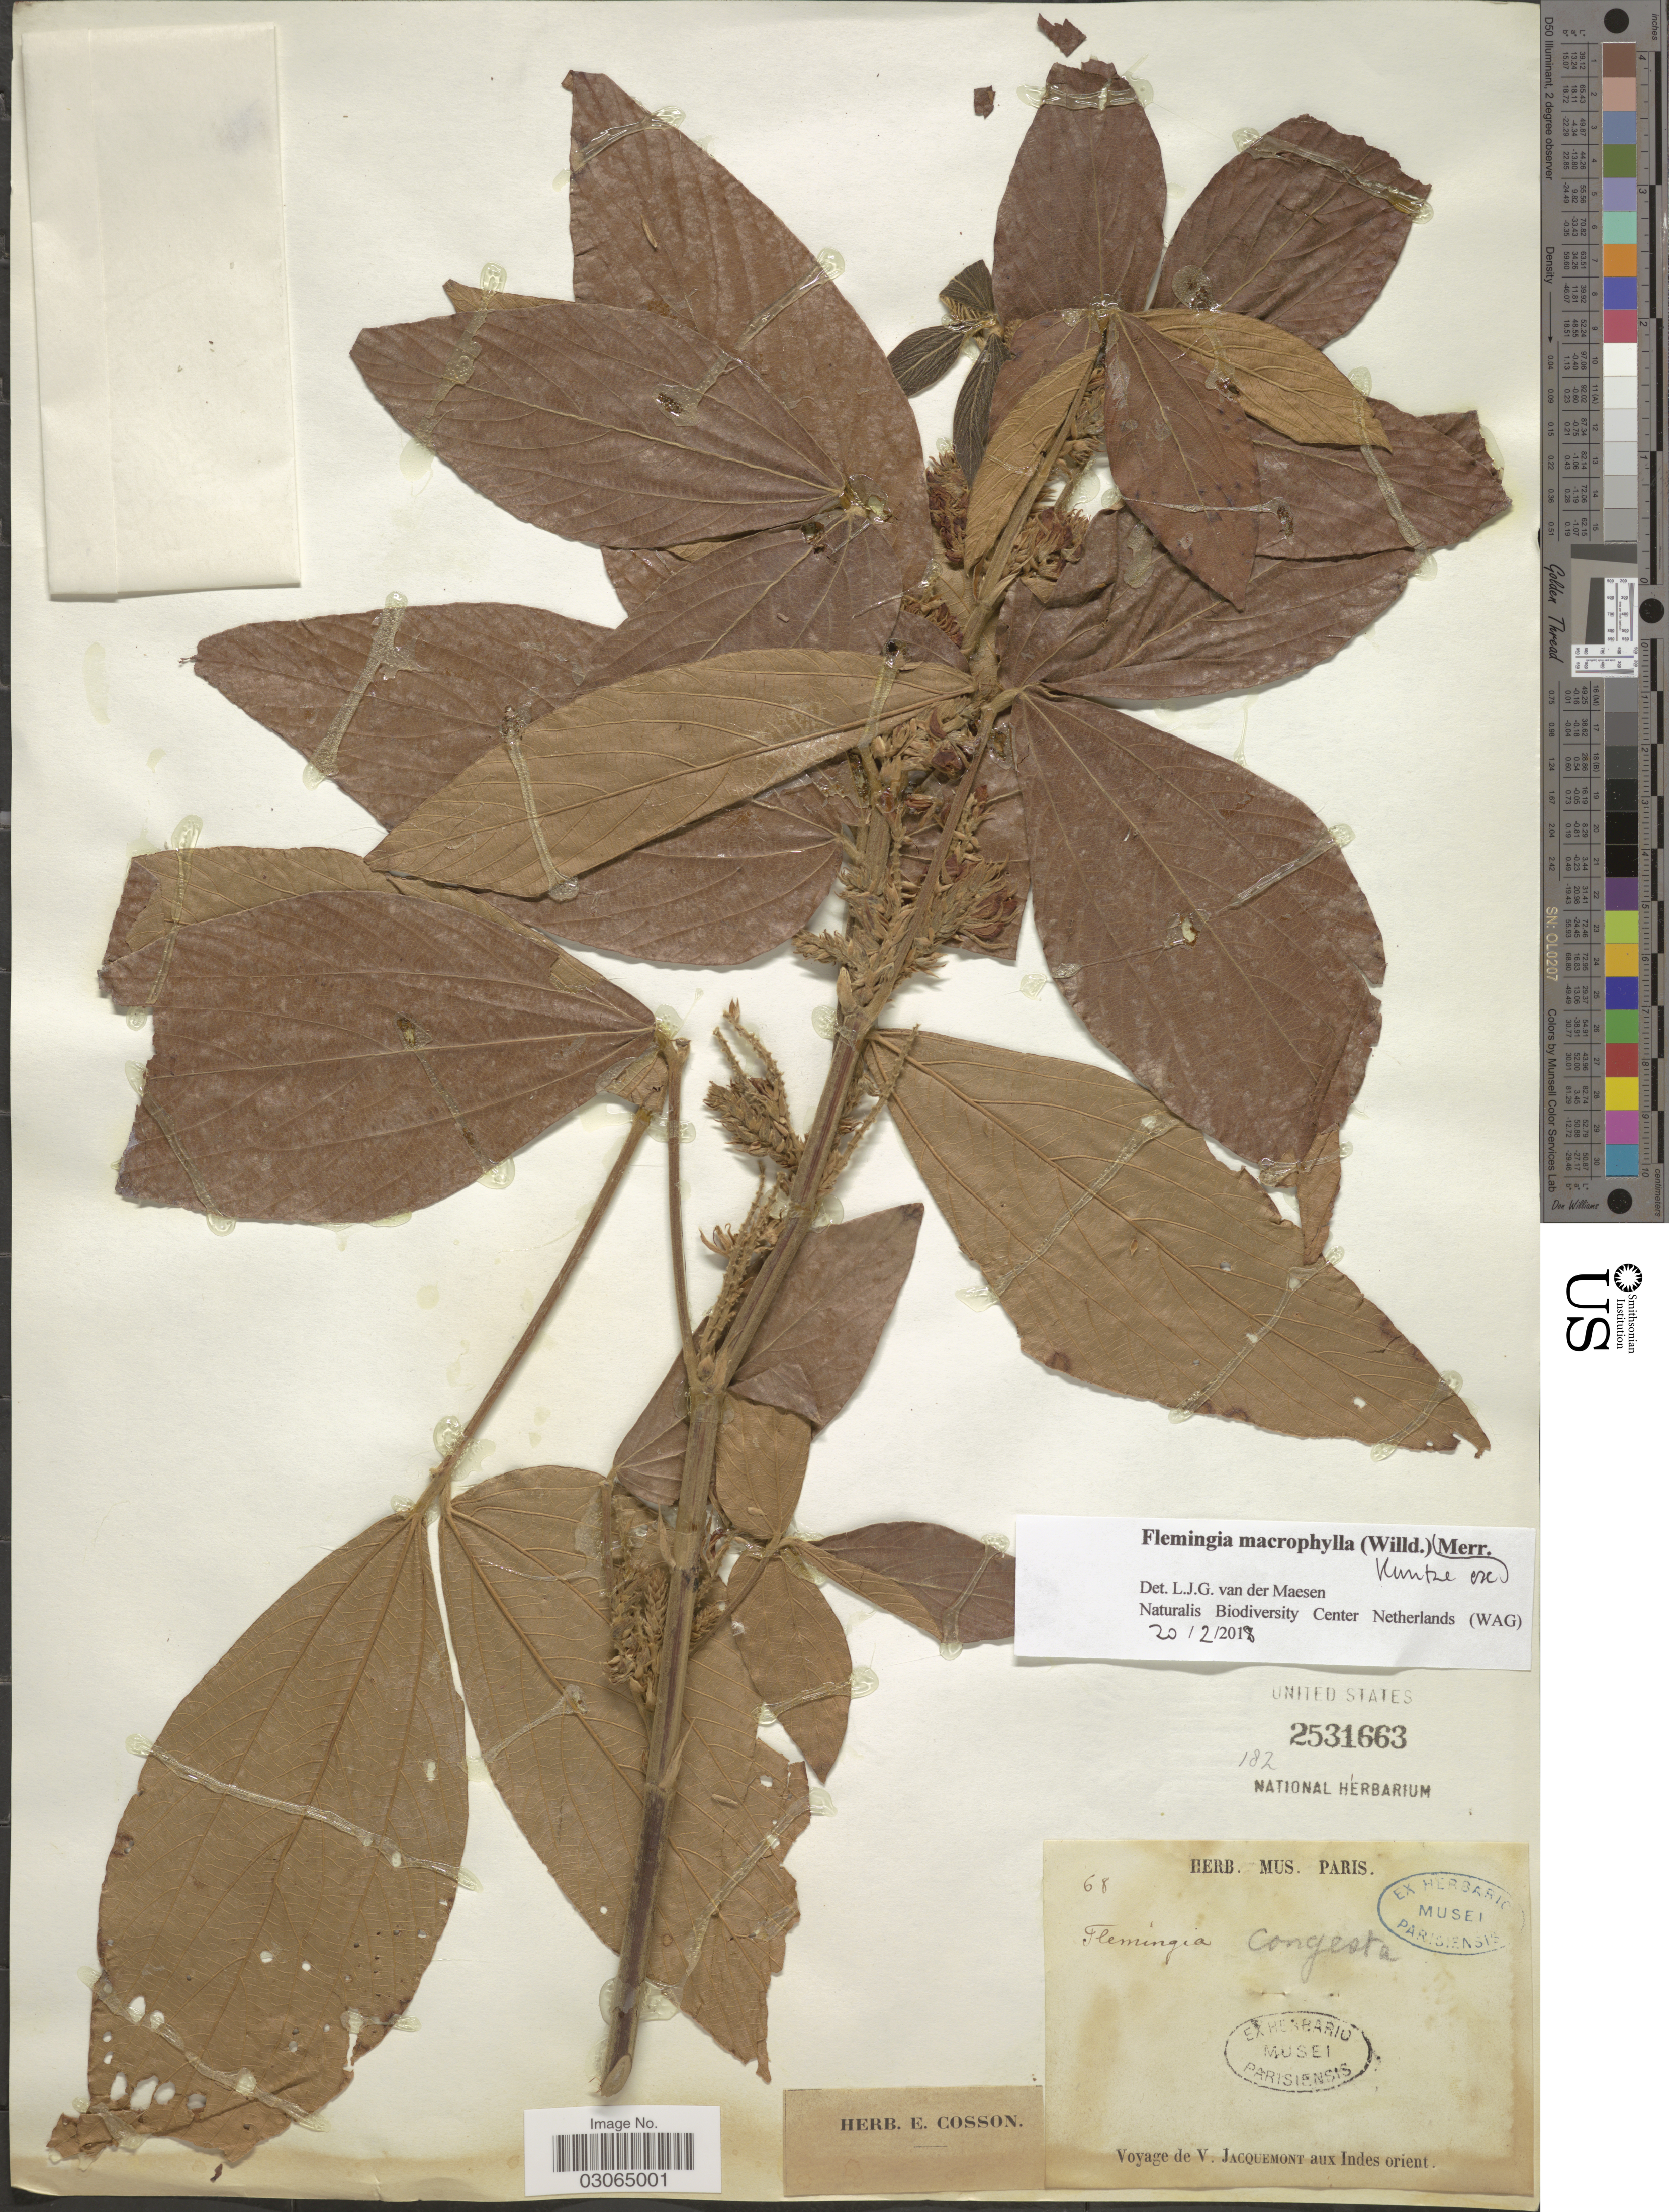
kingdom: Plantae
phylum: Tracheophyta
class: Magnoliopsida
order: Fabales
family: Fabaceae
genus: Flemingia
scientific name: Flemingia macrophylla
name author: (Willd.) Kuntze ex Merr.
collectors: V. Jacquemont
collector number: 68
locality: Indes orient.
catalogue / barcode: US 2531663